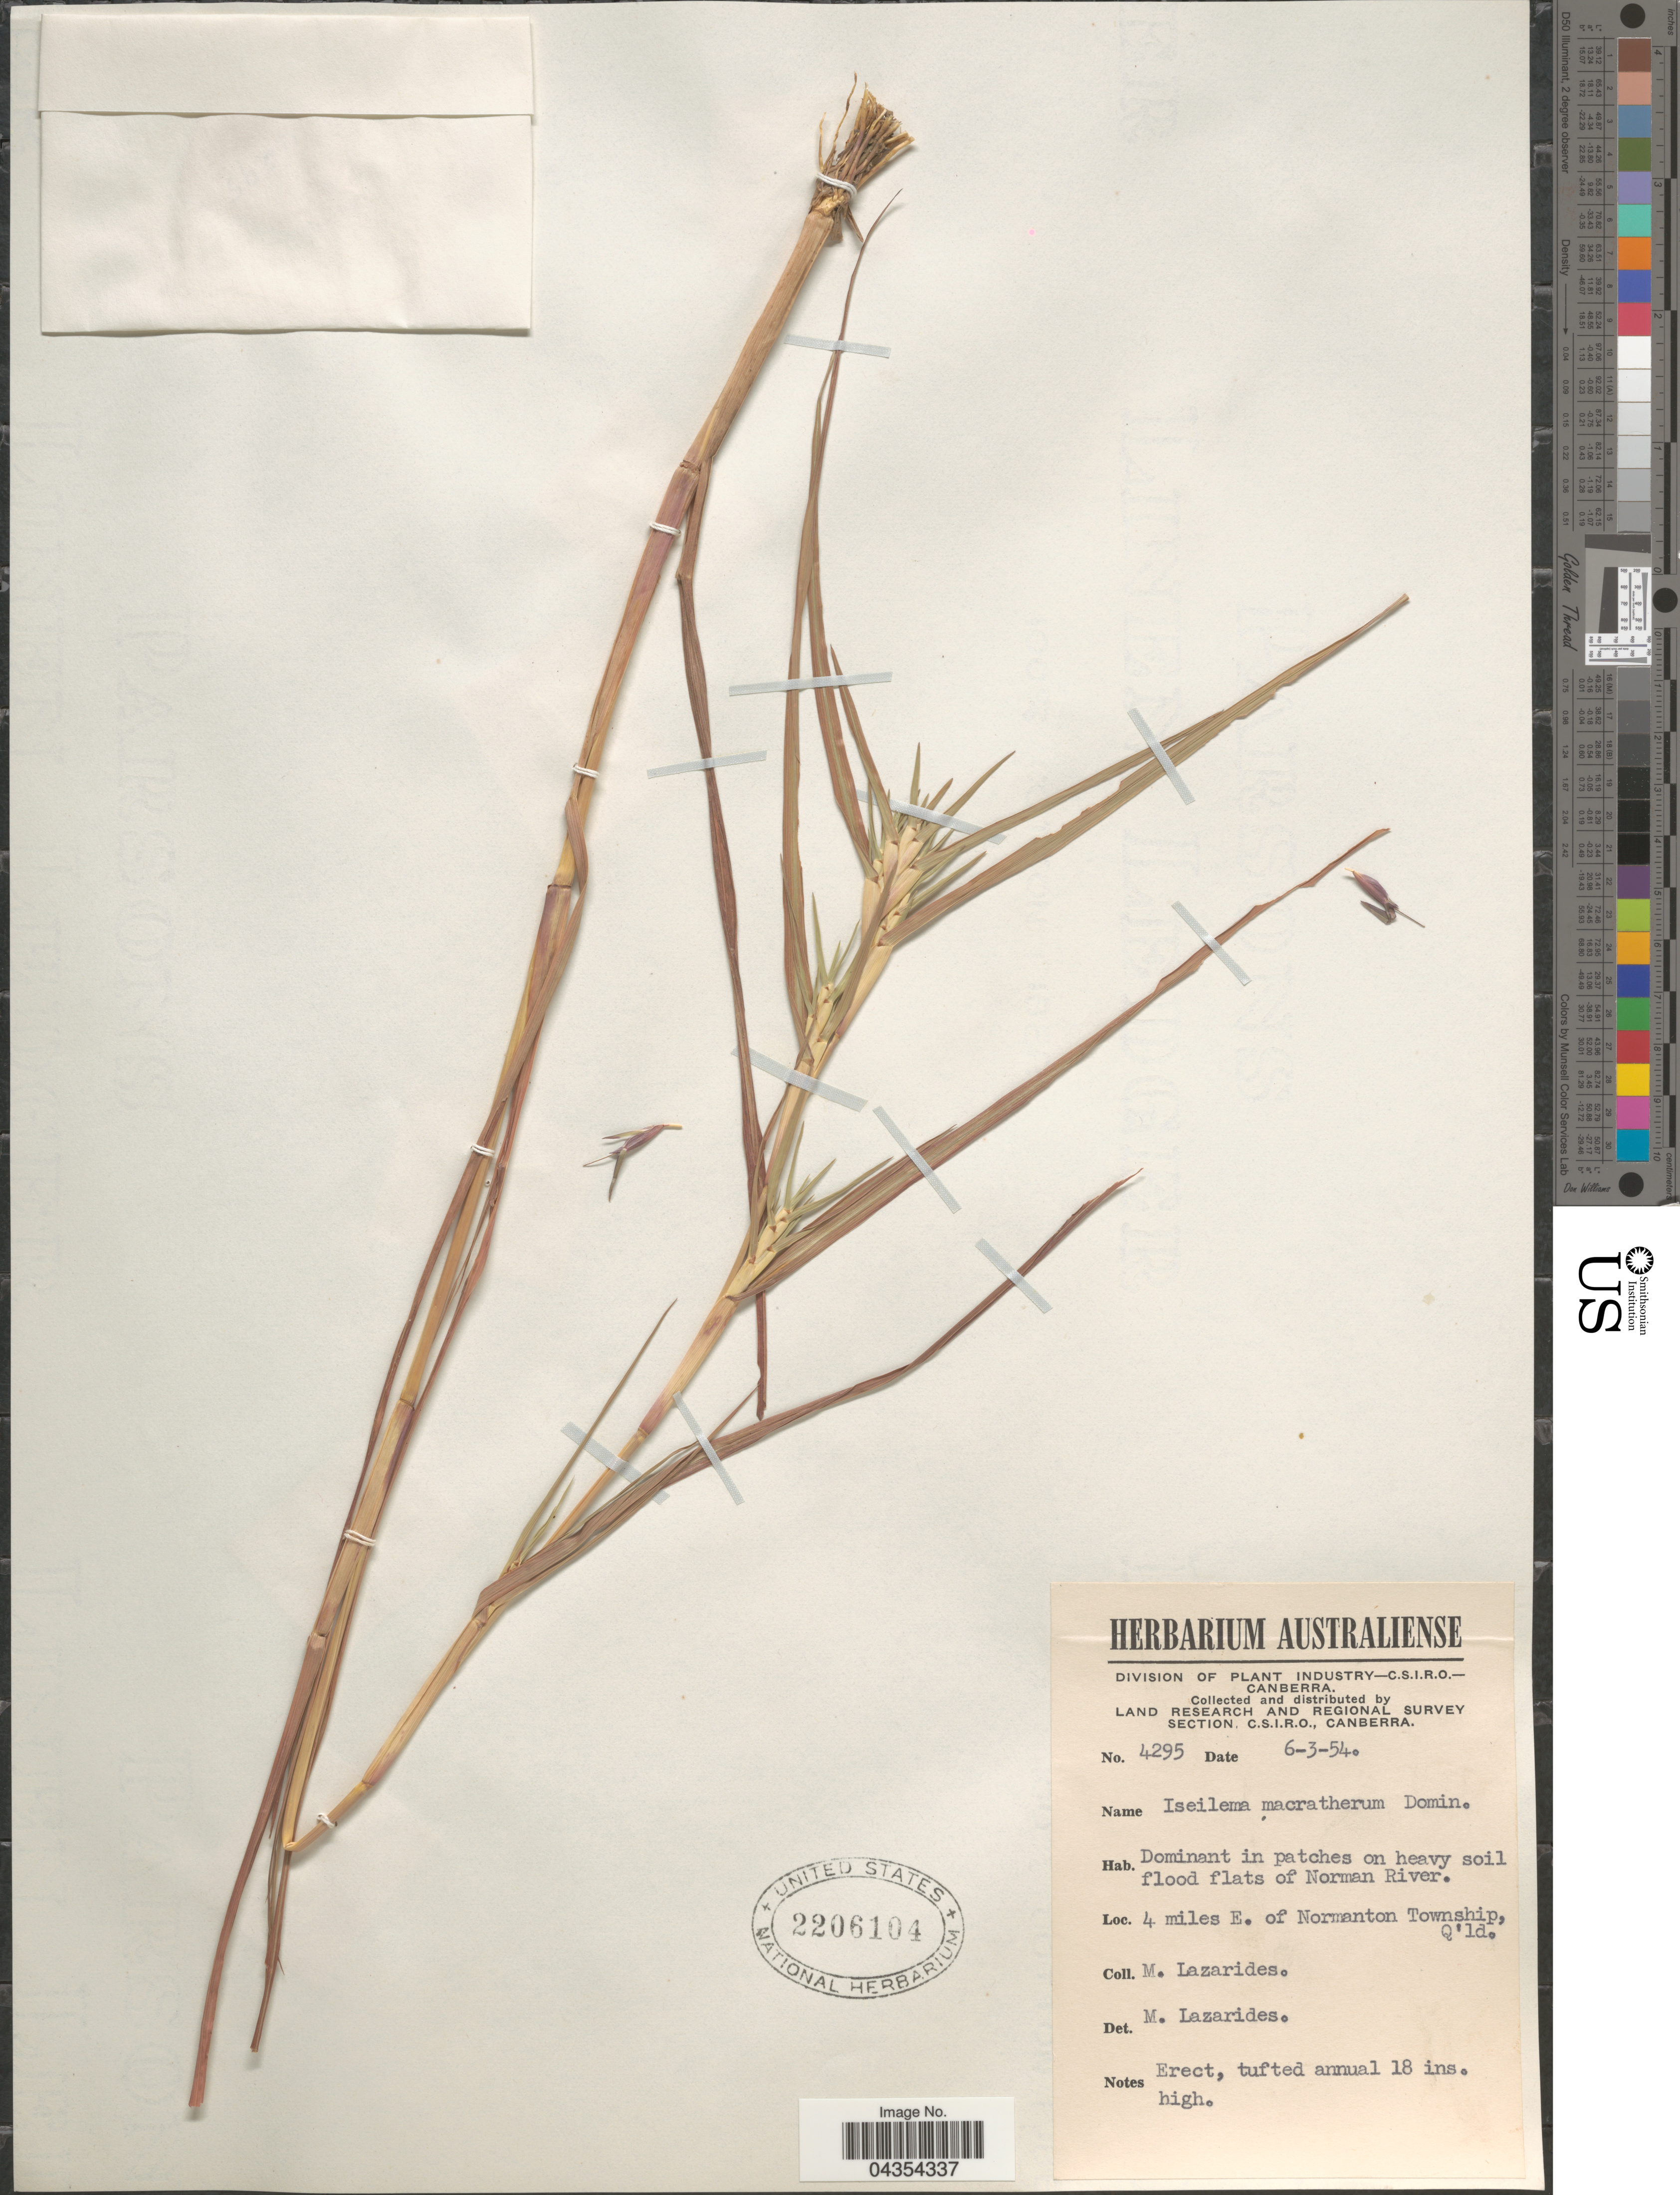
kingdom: Plantae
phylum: Tracheophyta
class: Liliopsida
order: Poales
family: Poaceae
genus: Iseilema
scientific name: Iseilema macratherum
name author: Domin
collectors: M. Lazarides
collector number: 4295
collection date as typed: Transcribed d/m/y: 6/3/54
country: Australia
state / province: Queensland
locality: Land Research and Regional Survey Section. 4 miles E. of Normanton Township, Q'ld.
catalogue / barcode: US 2206104